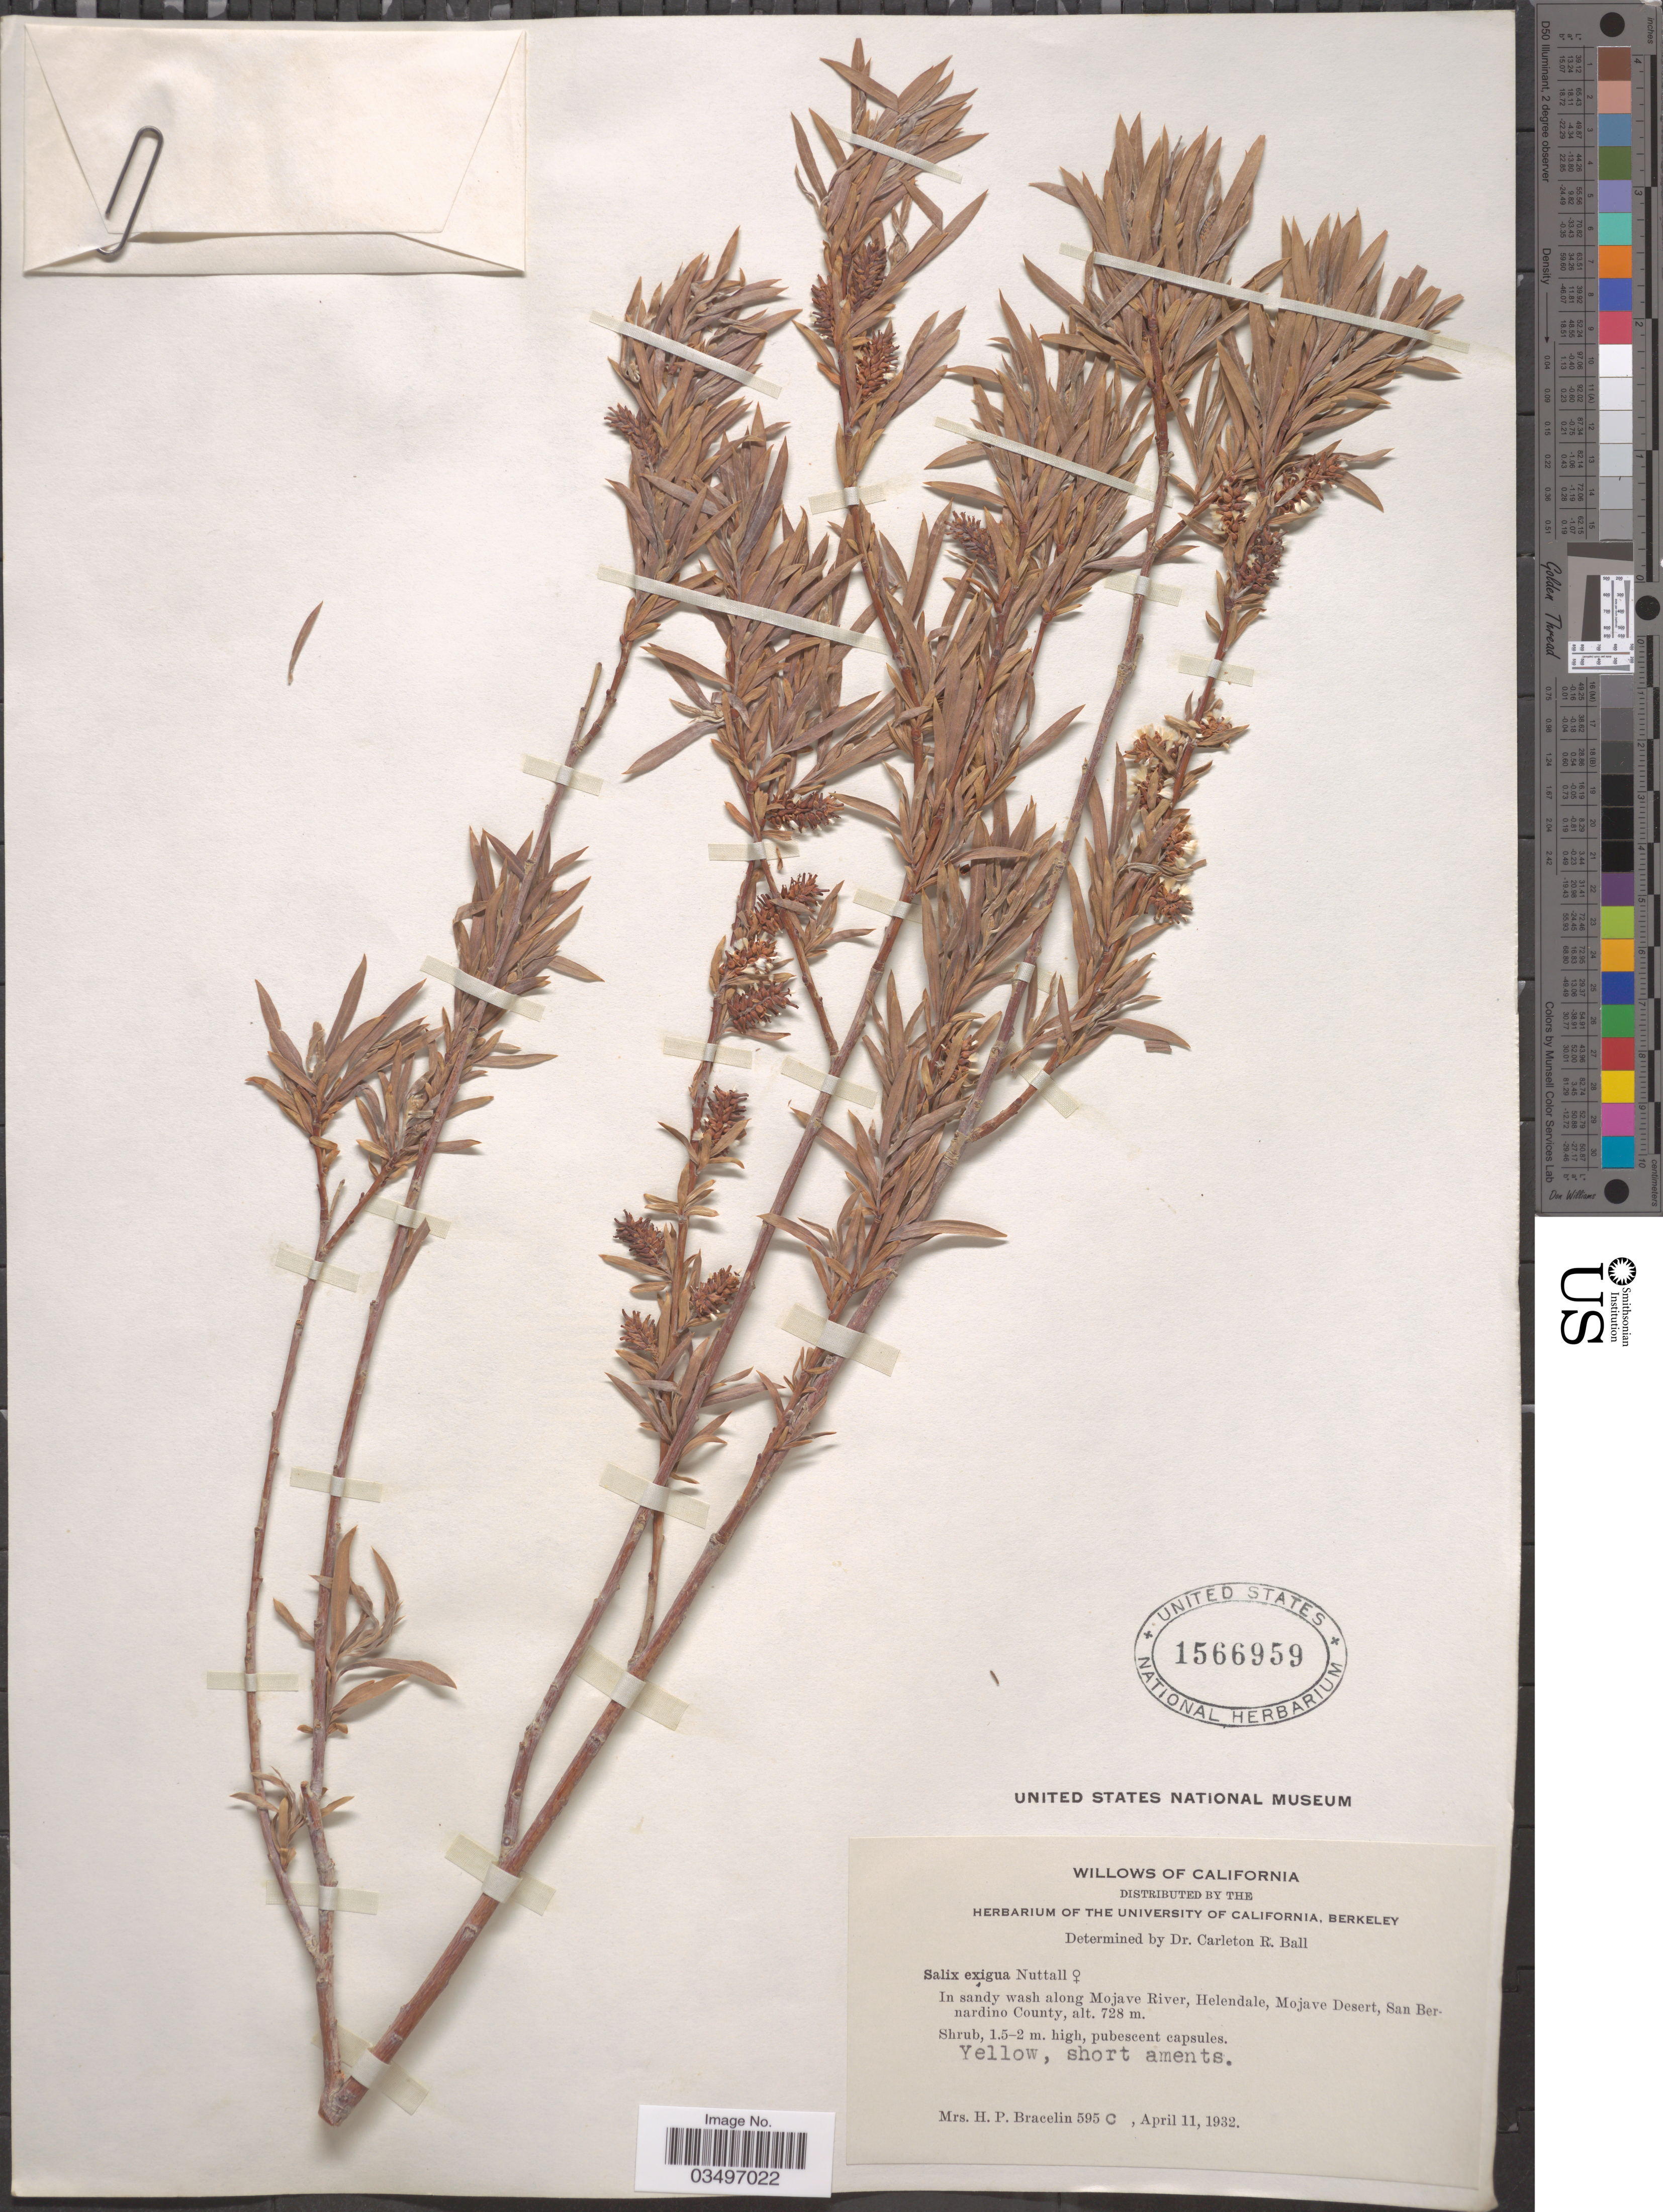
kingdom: Plantae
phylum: Tracheophyta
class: Magnoliopsida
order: Malpighiales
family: Salicaceae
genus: Salix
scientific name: Salix exigua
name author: Nutt.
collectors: H. Bracelin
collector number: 595 C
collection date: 1932-04-11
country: United States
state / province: California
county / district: San Bernardino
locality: In sandy wash along Mojave River, Helendale, Mojave Desert, San Bernardino County.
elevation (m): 728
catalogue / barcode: US 1566959